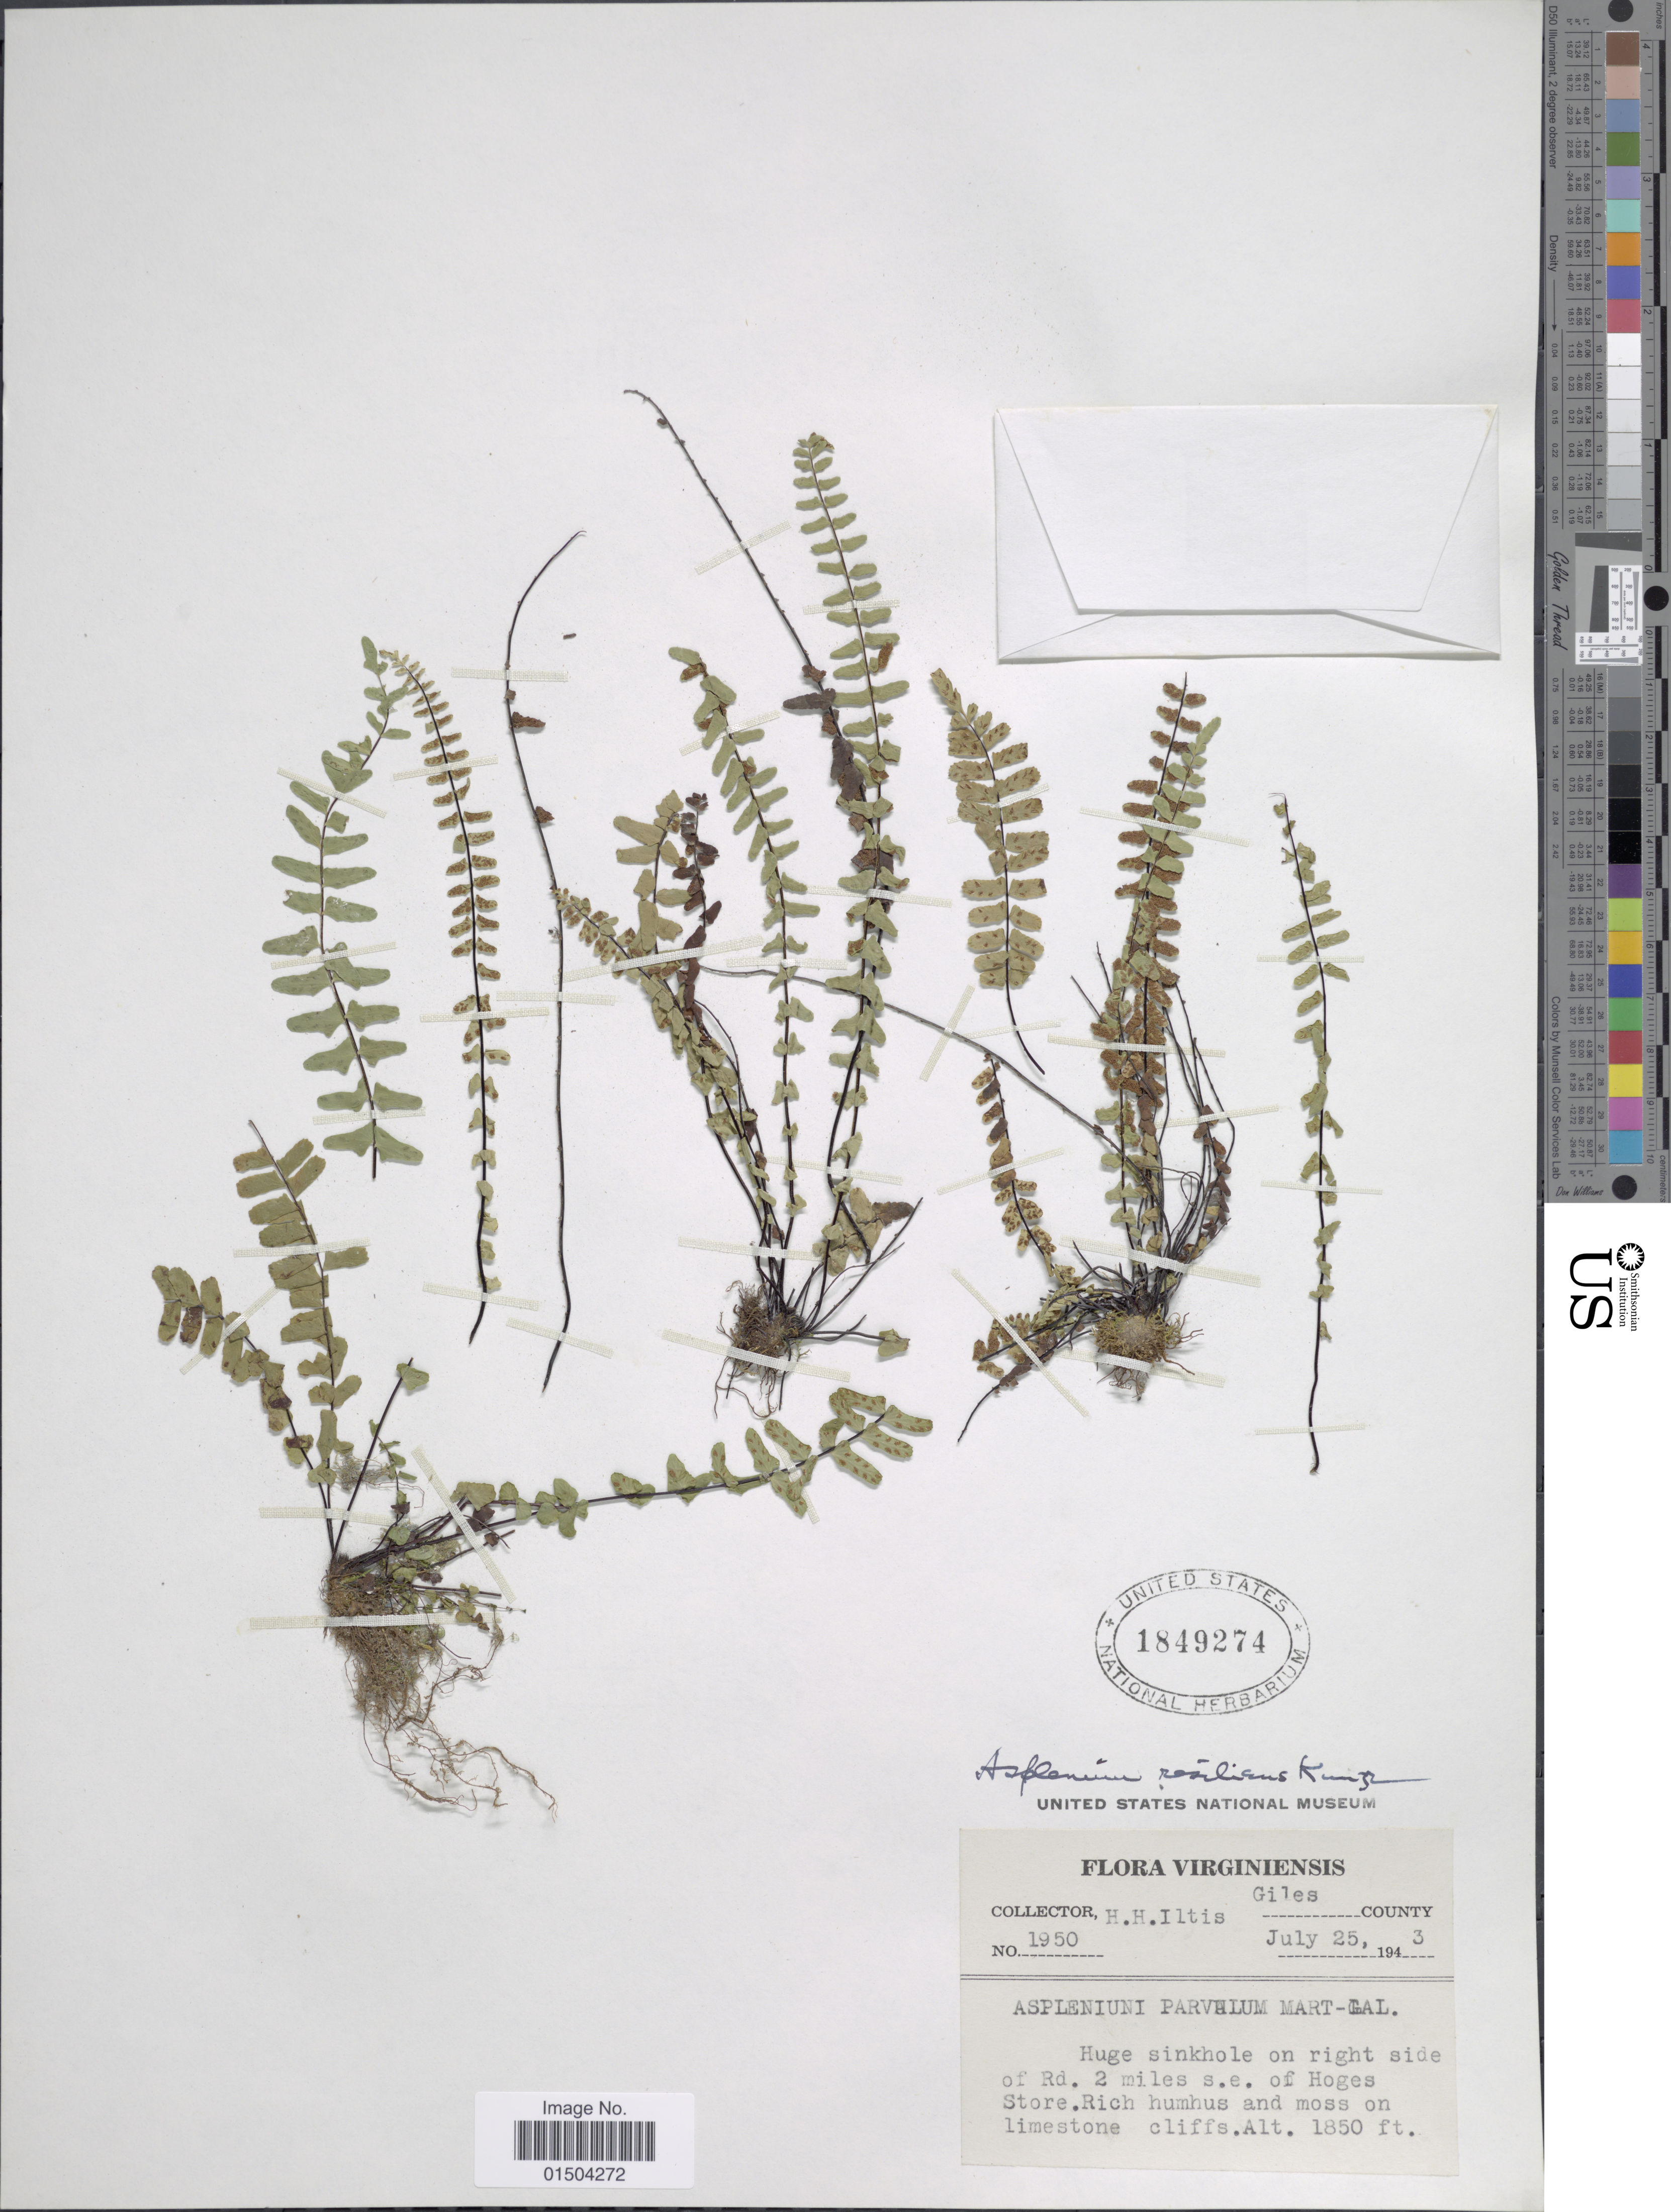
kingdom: Plantae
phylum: Tracheophyta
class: Polypodiopsida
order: Polypodiales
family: Aspleniaceae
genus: Asplenium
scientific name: Asplenium resiliens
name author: Kunze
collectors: H. H. Iltis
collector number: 1950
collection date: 1943-07-25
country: United States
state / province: Virginia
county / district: Giles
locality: Virginiensis. Giles County. Huge sinkhole on right side of Rd. 2 miles s.e. of Hoges Store.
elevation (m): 564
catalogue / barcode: US 1849274